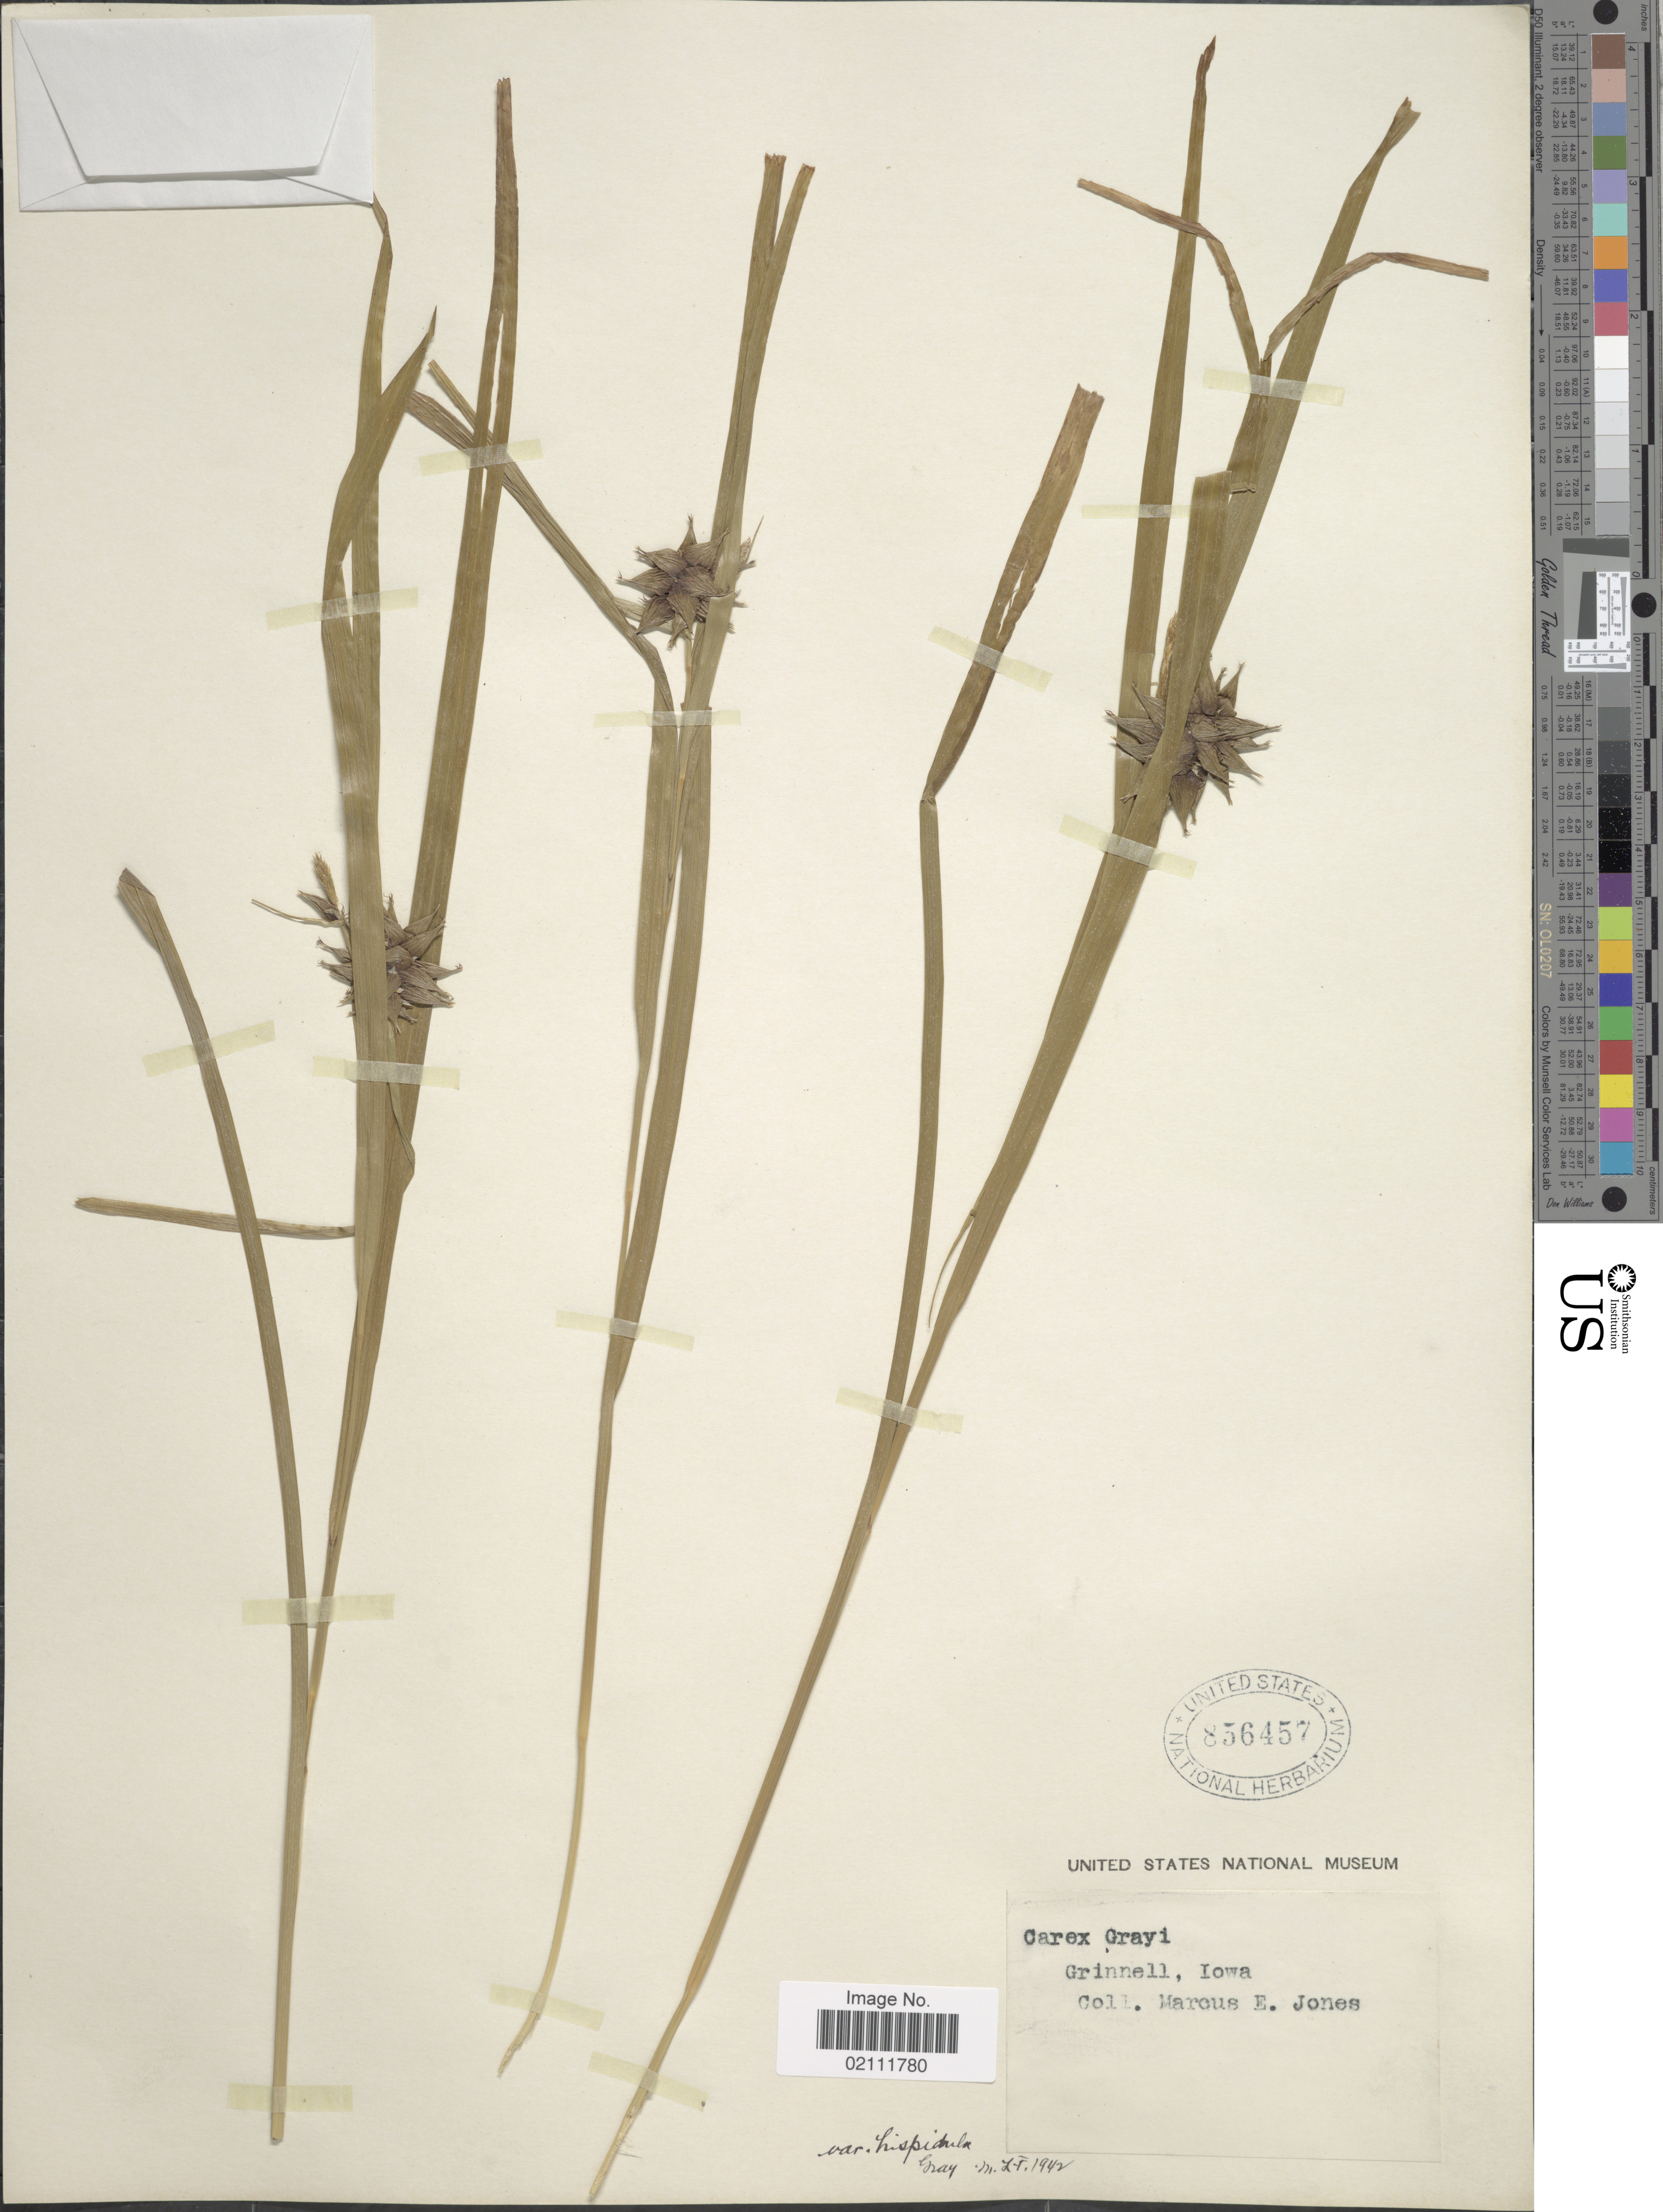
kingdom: Plantae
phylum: Tracheophyta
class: Liliopsida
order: Poales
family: Cyperaceae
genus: Carex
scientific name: Carex grayi var. hispidula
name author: A. Gray ex L.H. Bailey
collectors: M. E. Jones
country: United States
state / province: Iowa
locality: Grinnell.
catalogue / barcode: US 856457